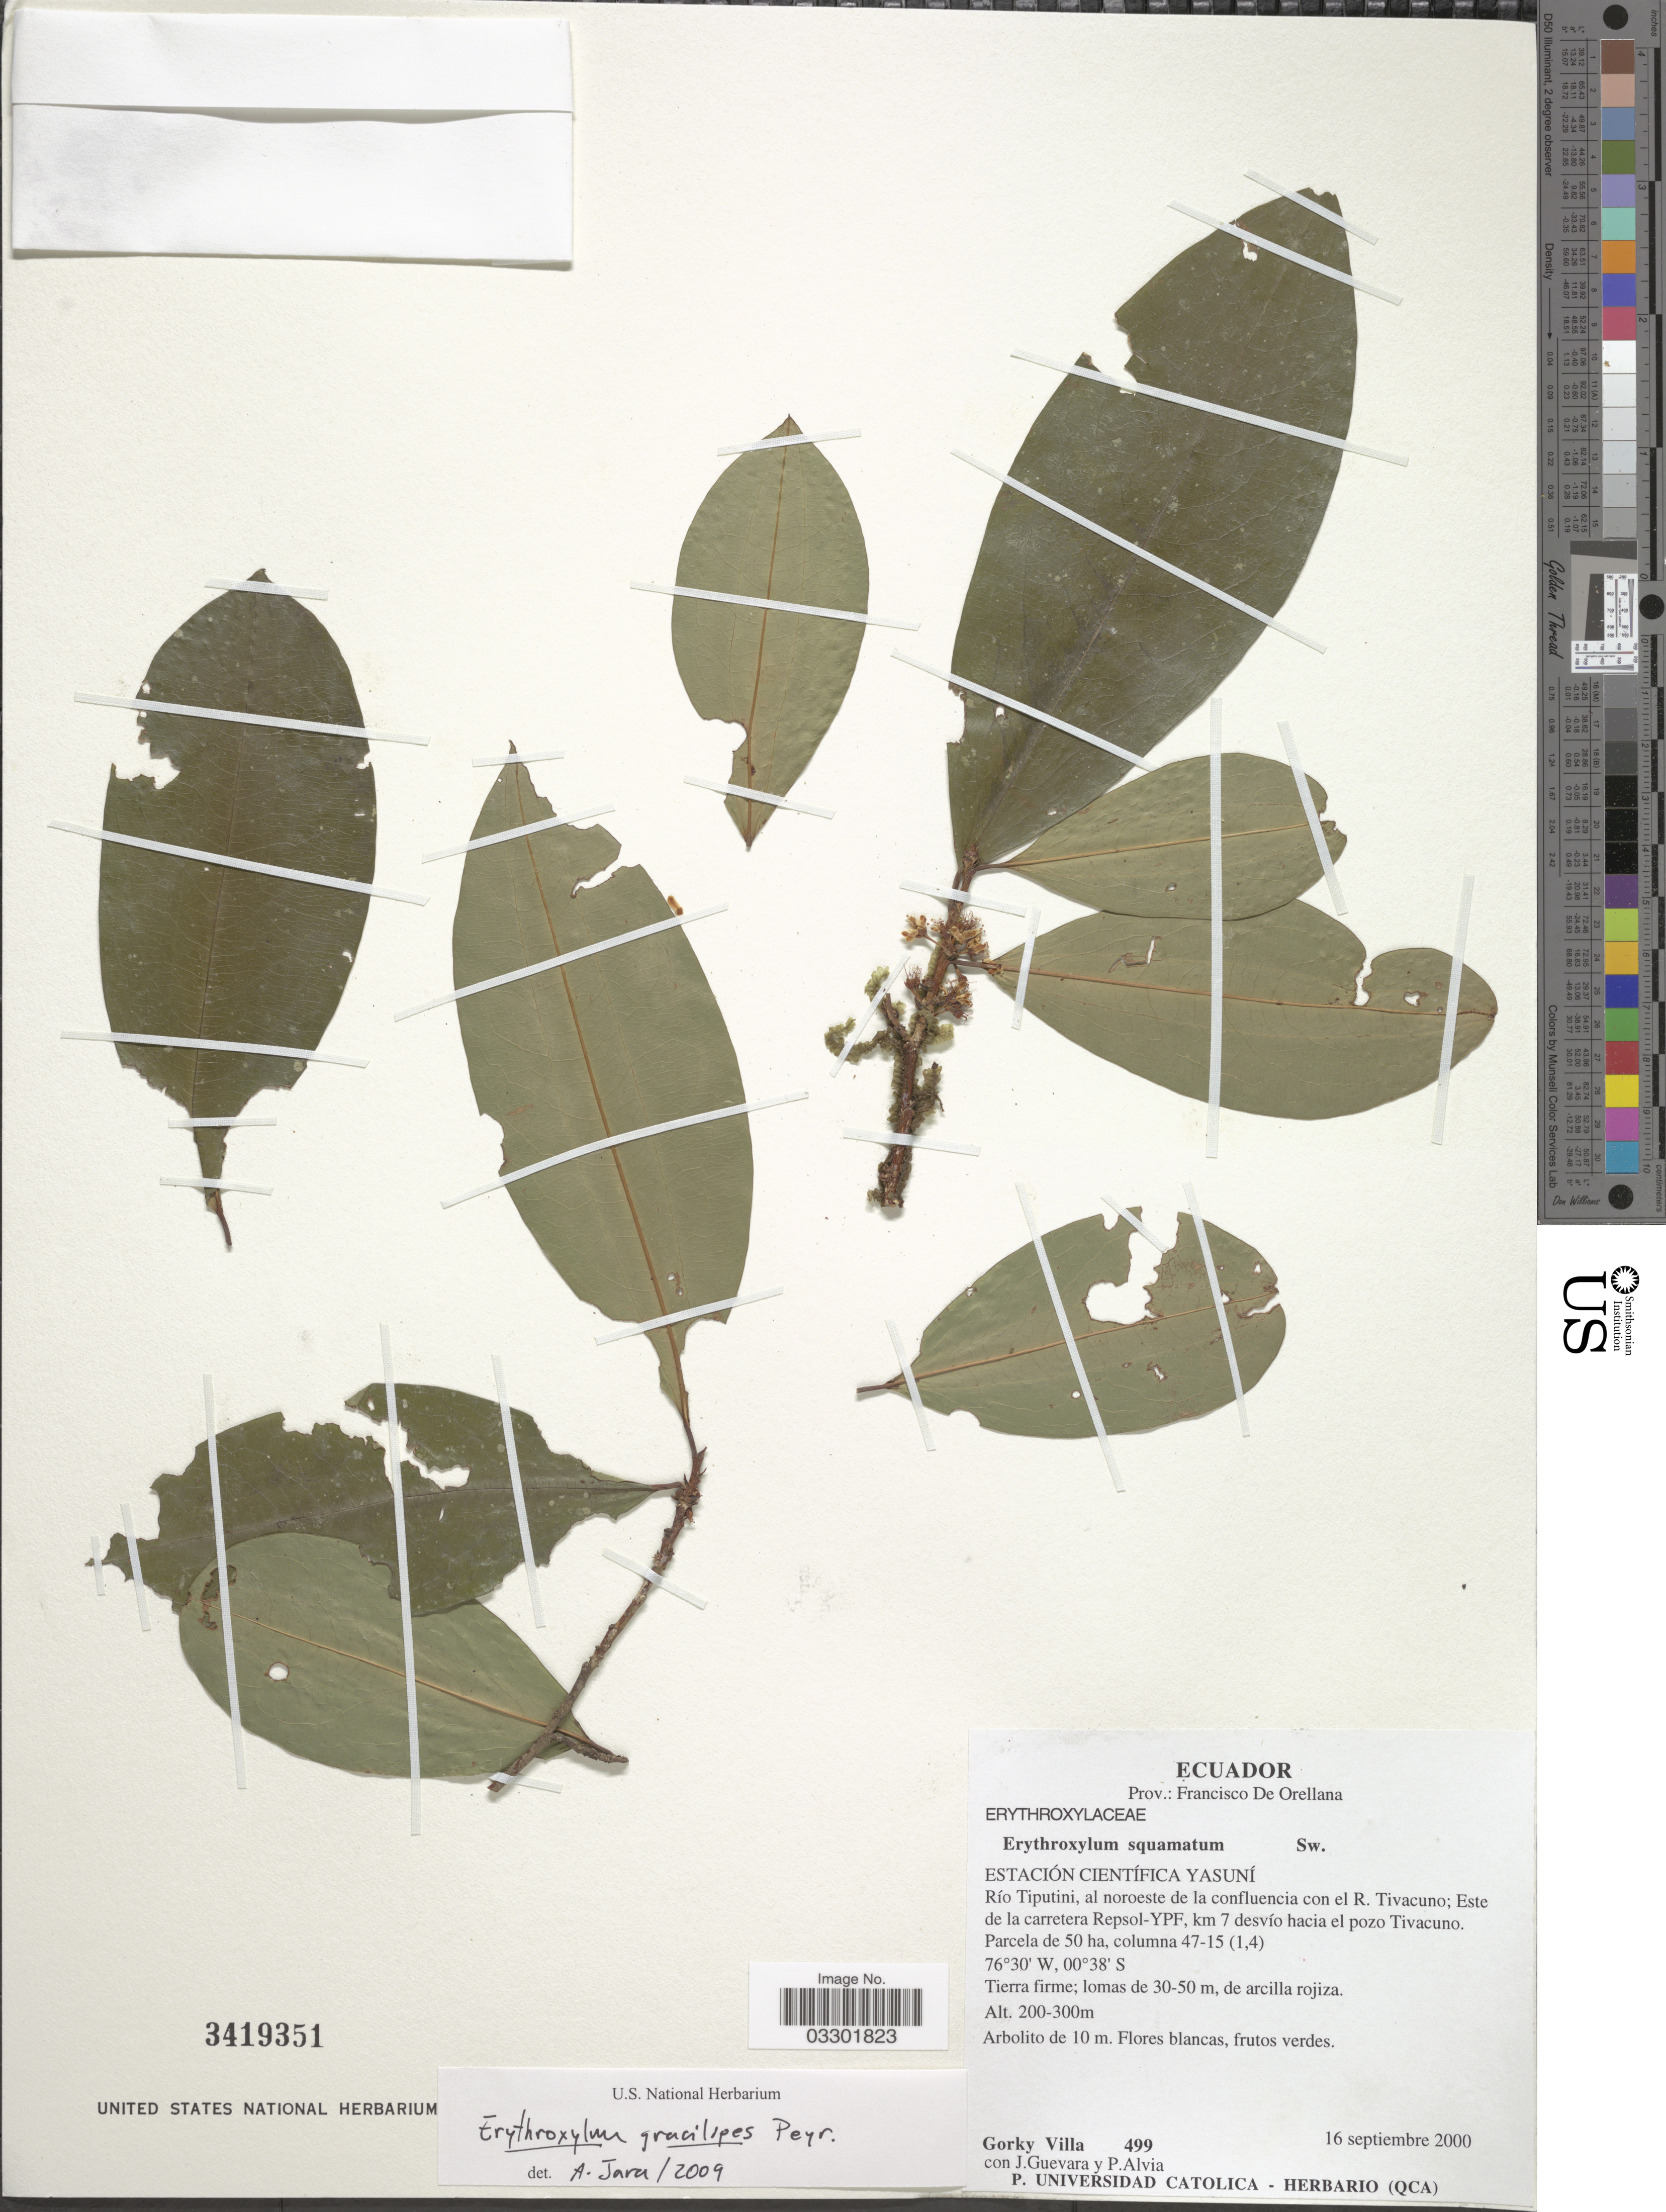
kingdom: Plantae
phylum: Tracheophyta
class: Magnoliopsida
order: Malpighiales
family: Erythroxylaceae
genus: Erythroxylum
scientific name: Erythroxylum gracilipes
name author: Peyr.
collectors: G. Villa, J. Guevara & P. Alvia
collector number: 499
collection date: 2000-09-16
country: Ecuador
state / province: Orellana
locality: Prov.: Francisco De Orellana. Estación Científica Yasuní. Río Tiputini, al noroeste de la confluencia con el R. Trivacuno; Este de la carretera Repsol-YPF, km 7 desvío hacia el pozo Tivacuno.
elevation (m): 200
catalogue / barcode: US 3419351